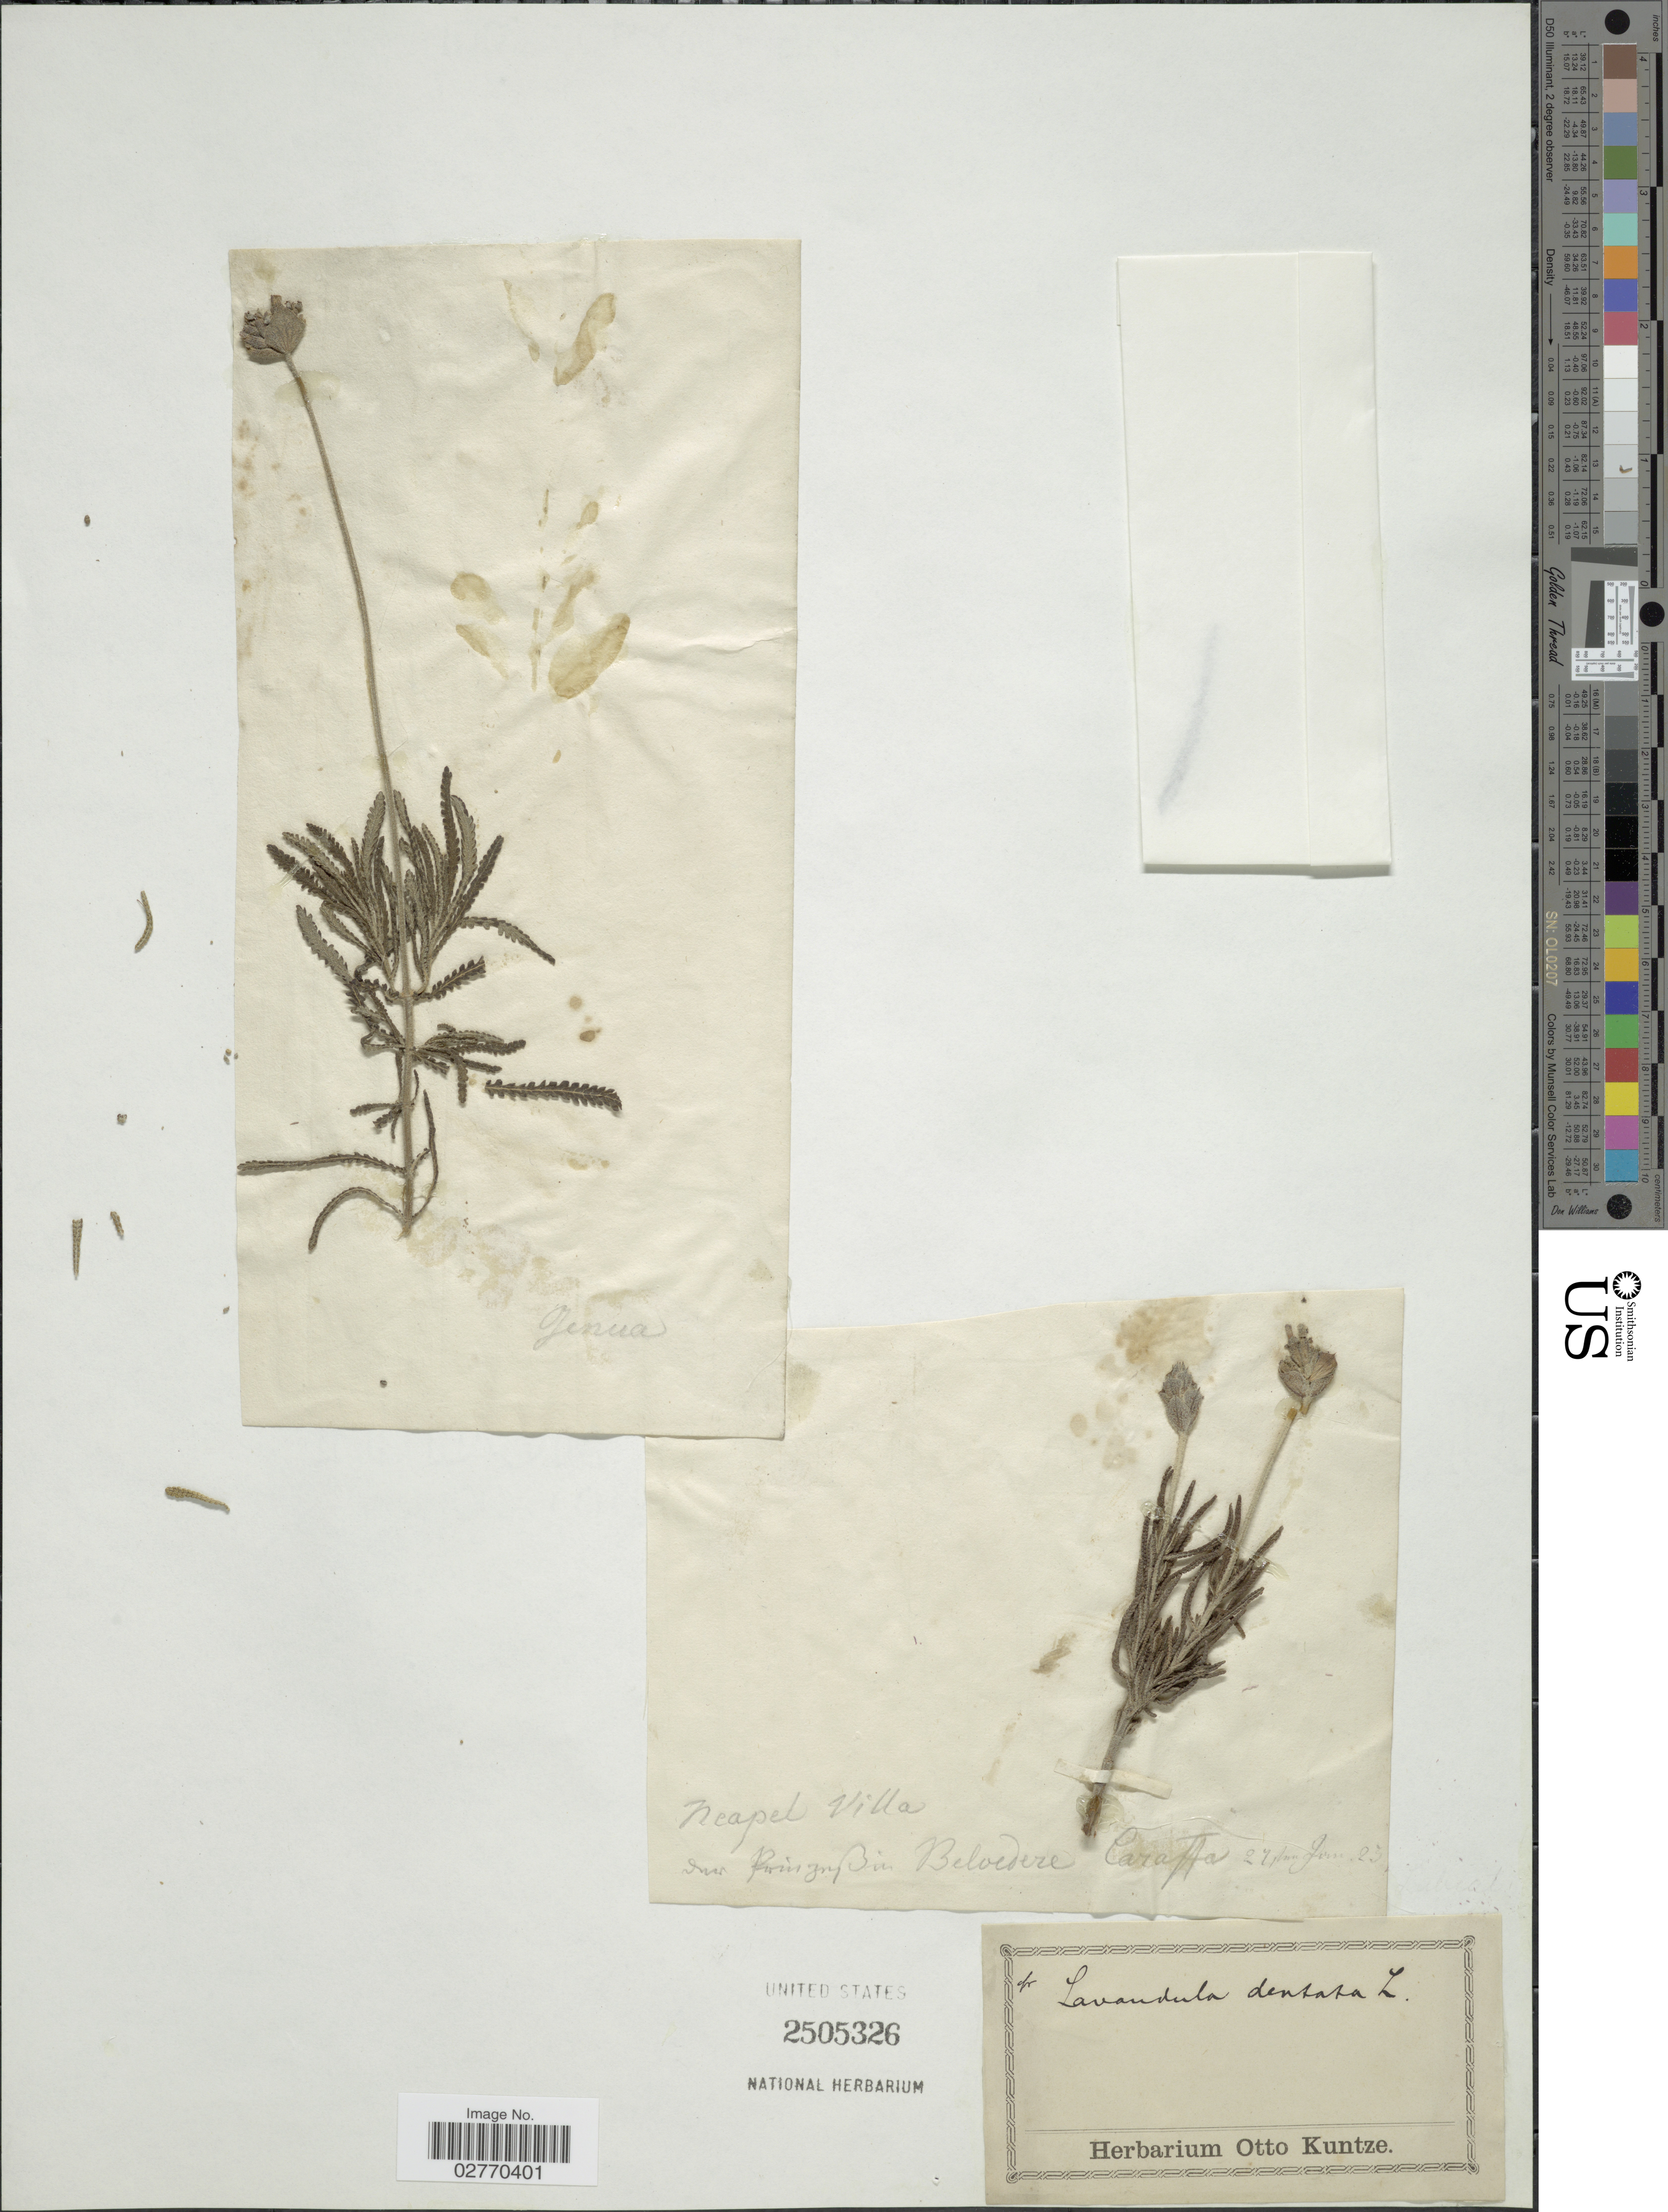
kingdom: Plantae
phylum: Tracheophyta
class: Magnoliopsida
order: Lamiales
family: Lamiaceae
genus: Lavandula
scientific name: Lavandula dentata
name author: L.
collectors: ex herb. Otto Kuntze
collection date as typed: Transcribed d/m/y: 27/6/25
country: Italy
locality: Neapel Villa, sur Pointbin [interpreted] Belvedere Caraffa [interpreted]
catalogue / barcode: US 2505326